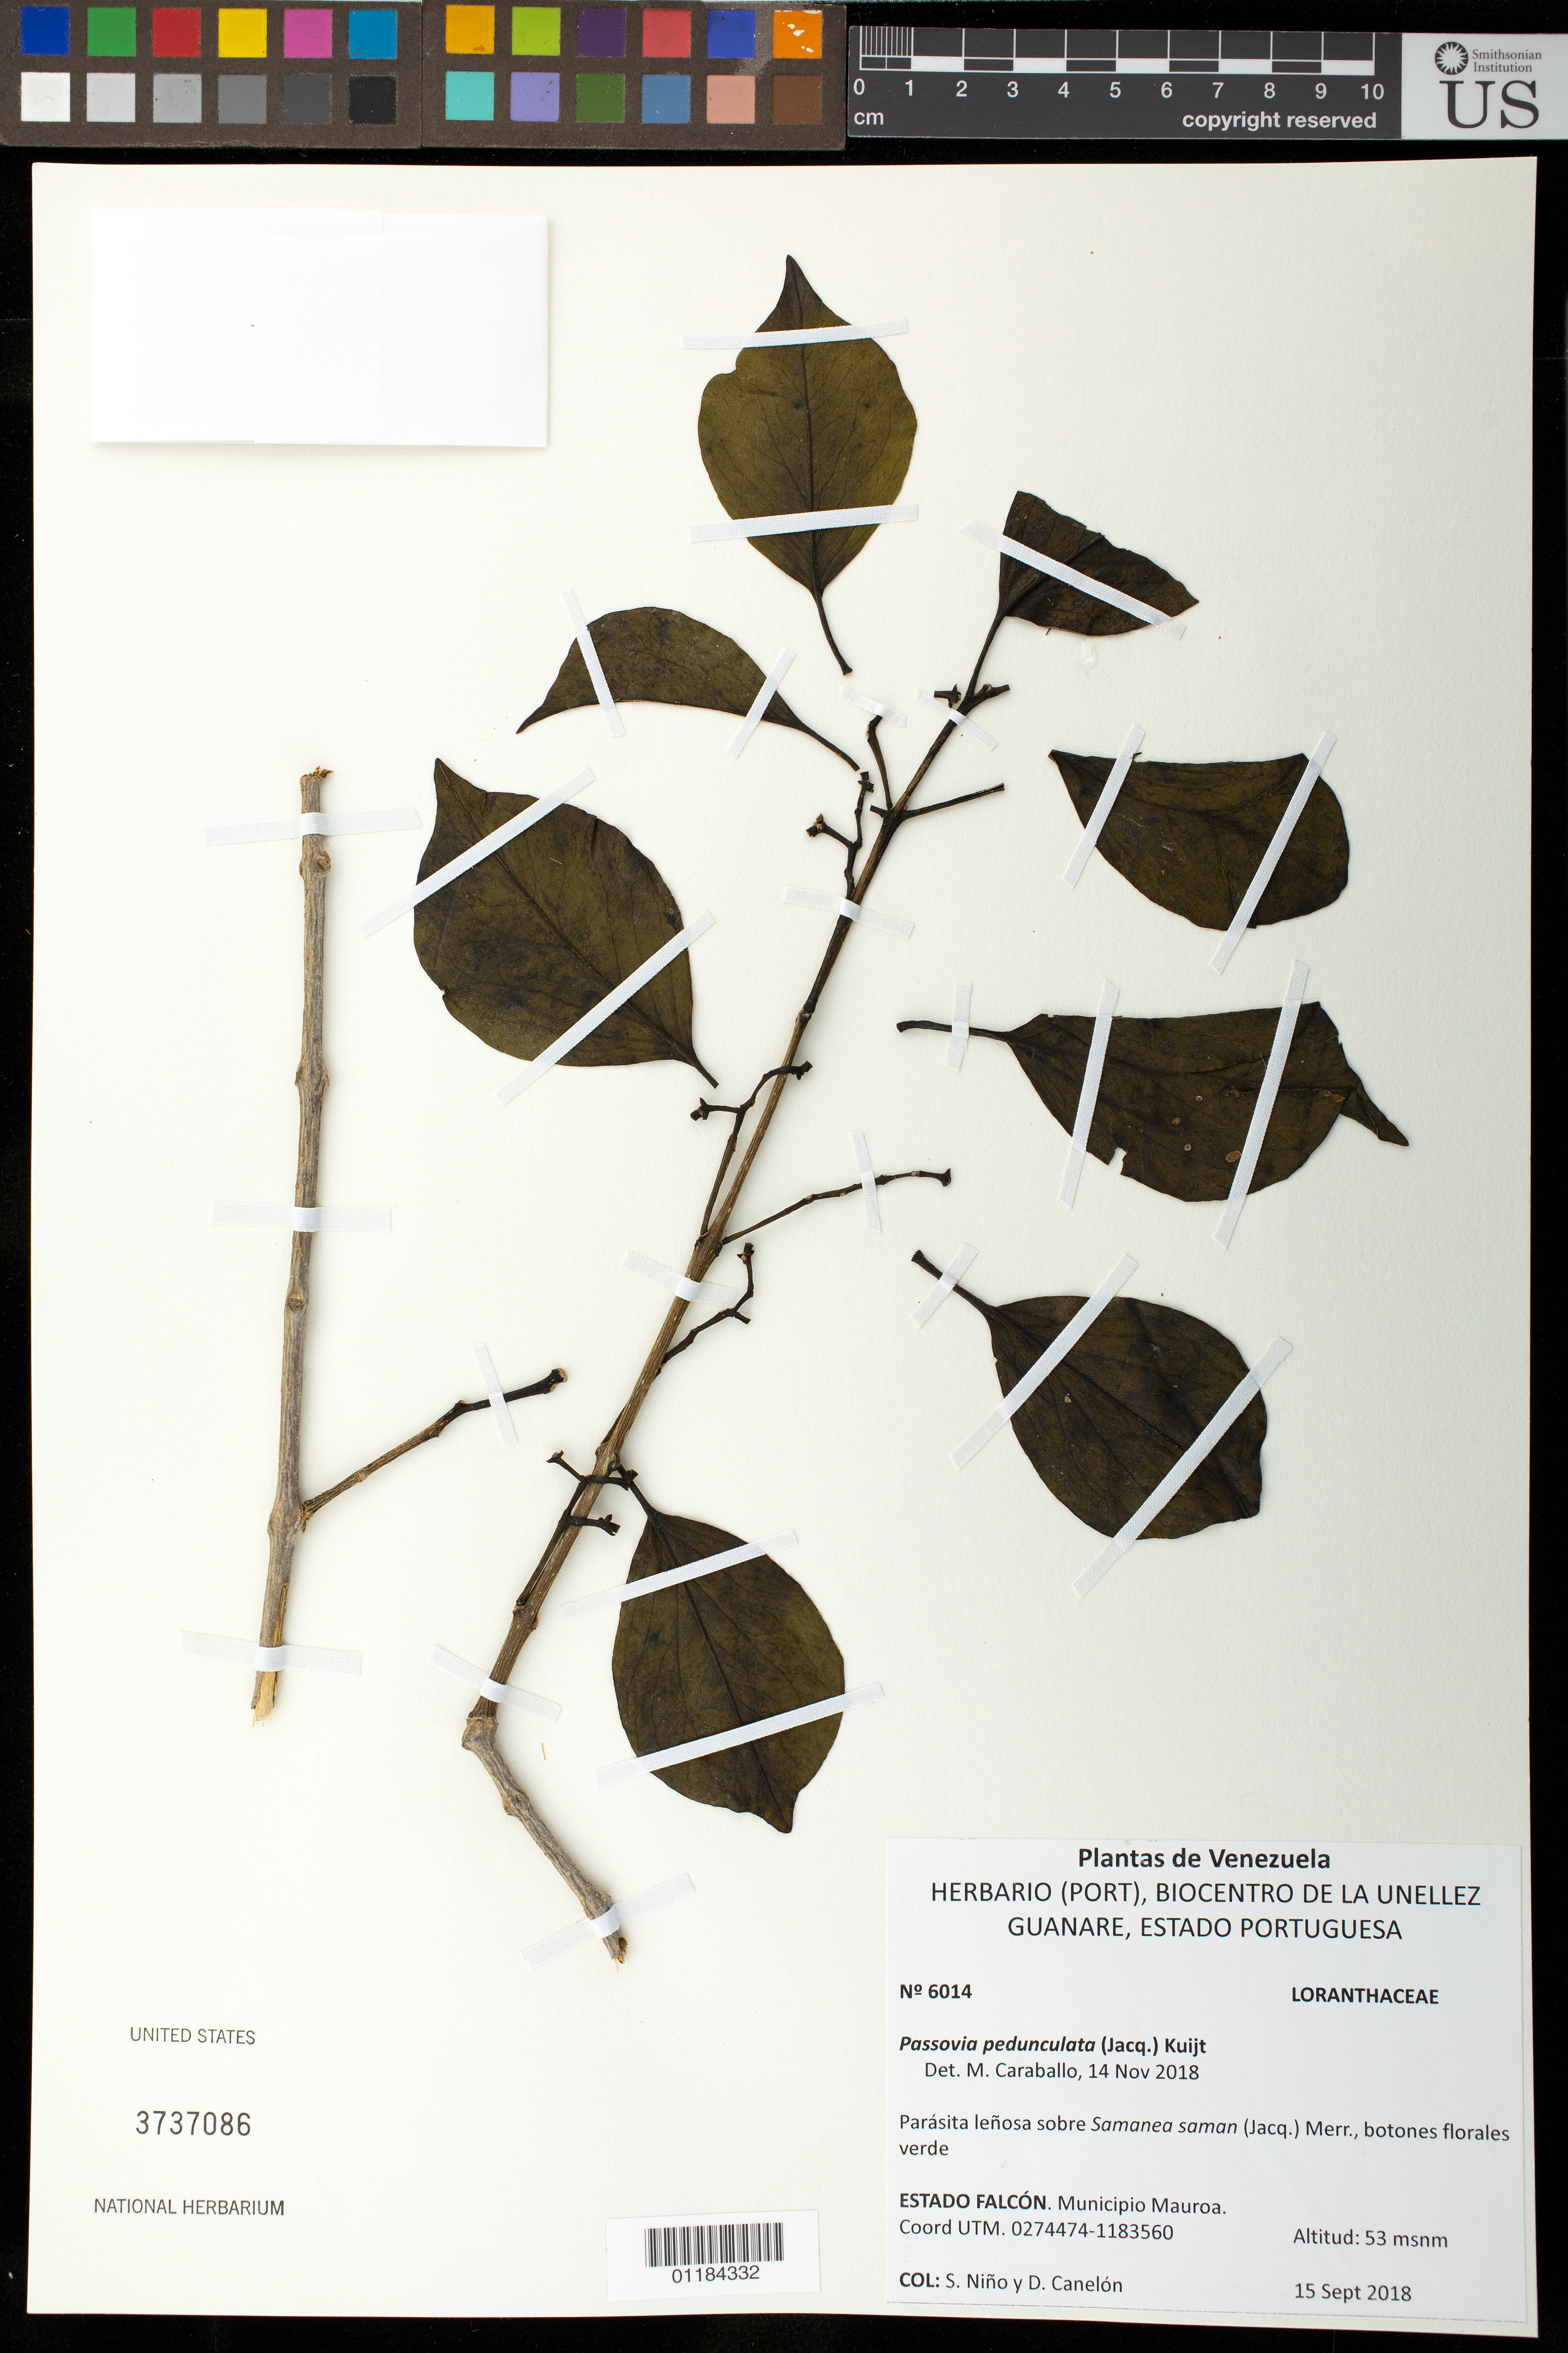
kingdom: Plantae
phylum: Tracheophyta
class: Magnoliopsida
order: Santalales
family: Loranthaceae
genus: Passovia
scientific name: Passovia pedunculata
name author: (Jacq.) Kuijt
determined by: Caraballo-Ortiz, Marcos A., (MISS), University of Mississippi (UNITED STATES)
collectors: S. M. Niño & D. Canelón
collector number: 6014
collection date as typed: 15 Sep 2018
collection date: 2018-09-15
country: Venezuela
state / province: Falcón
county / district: Mauroa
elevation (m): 53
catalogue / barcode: US 3737086